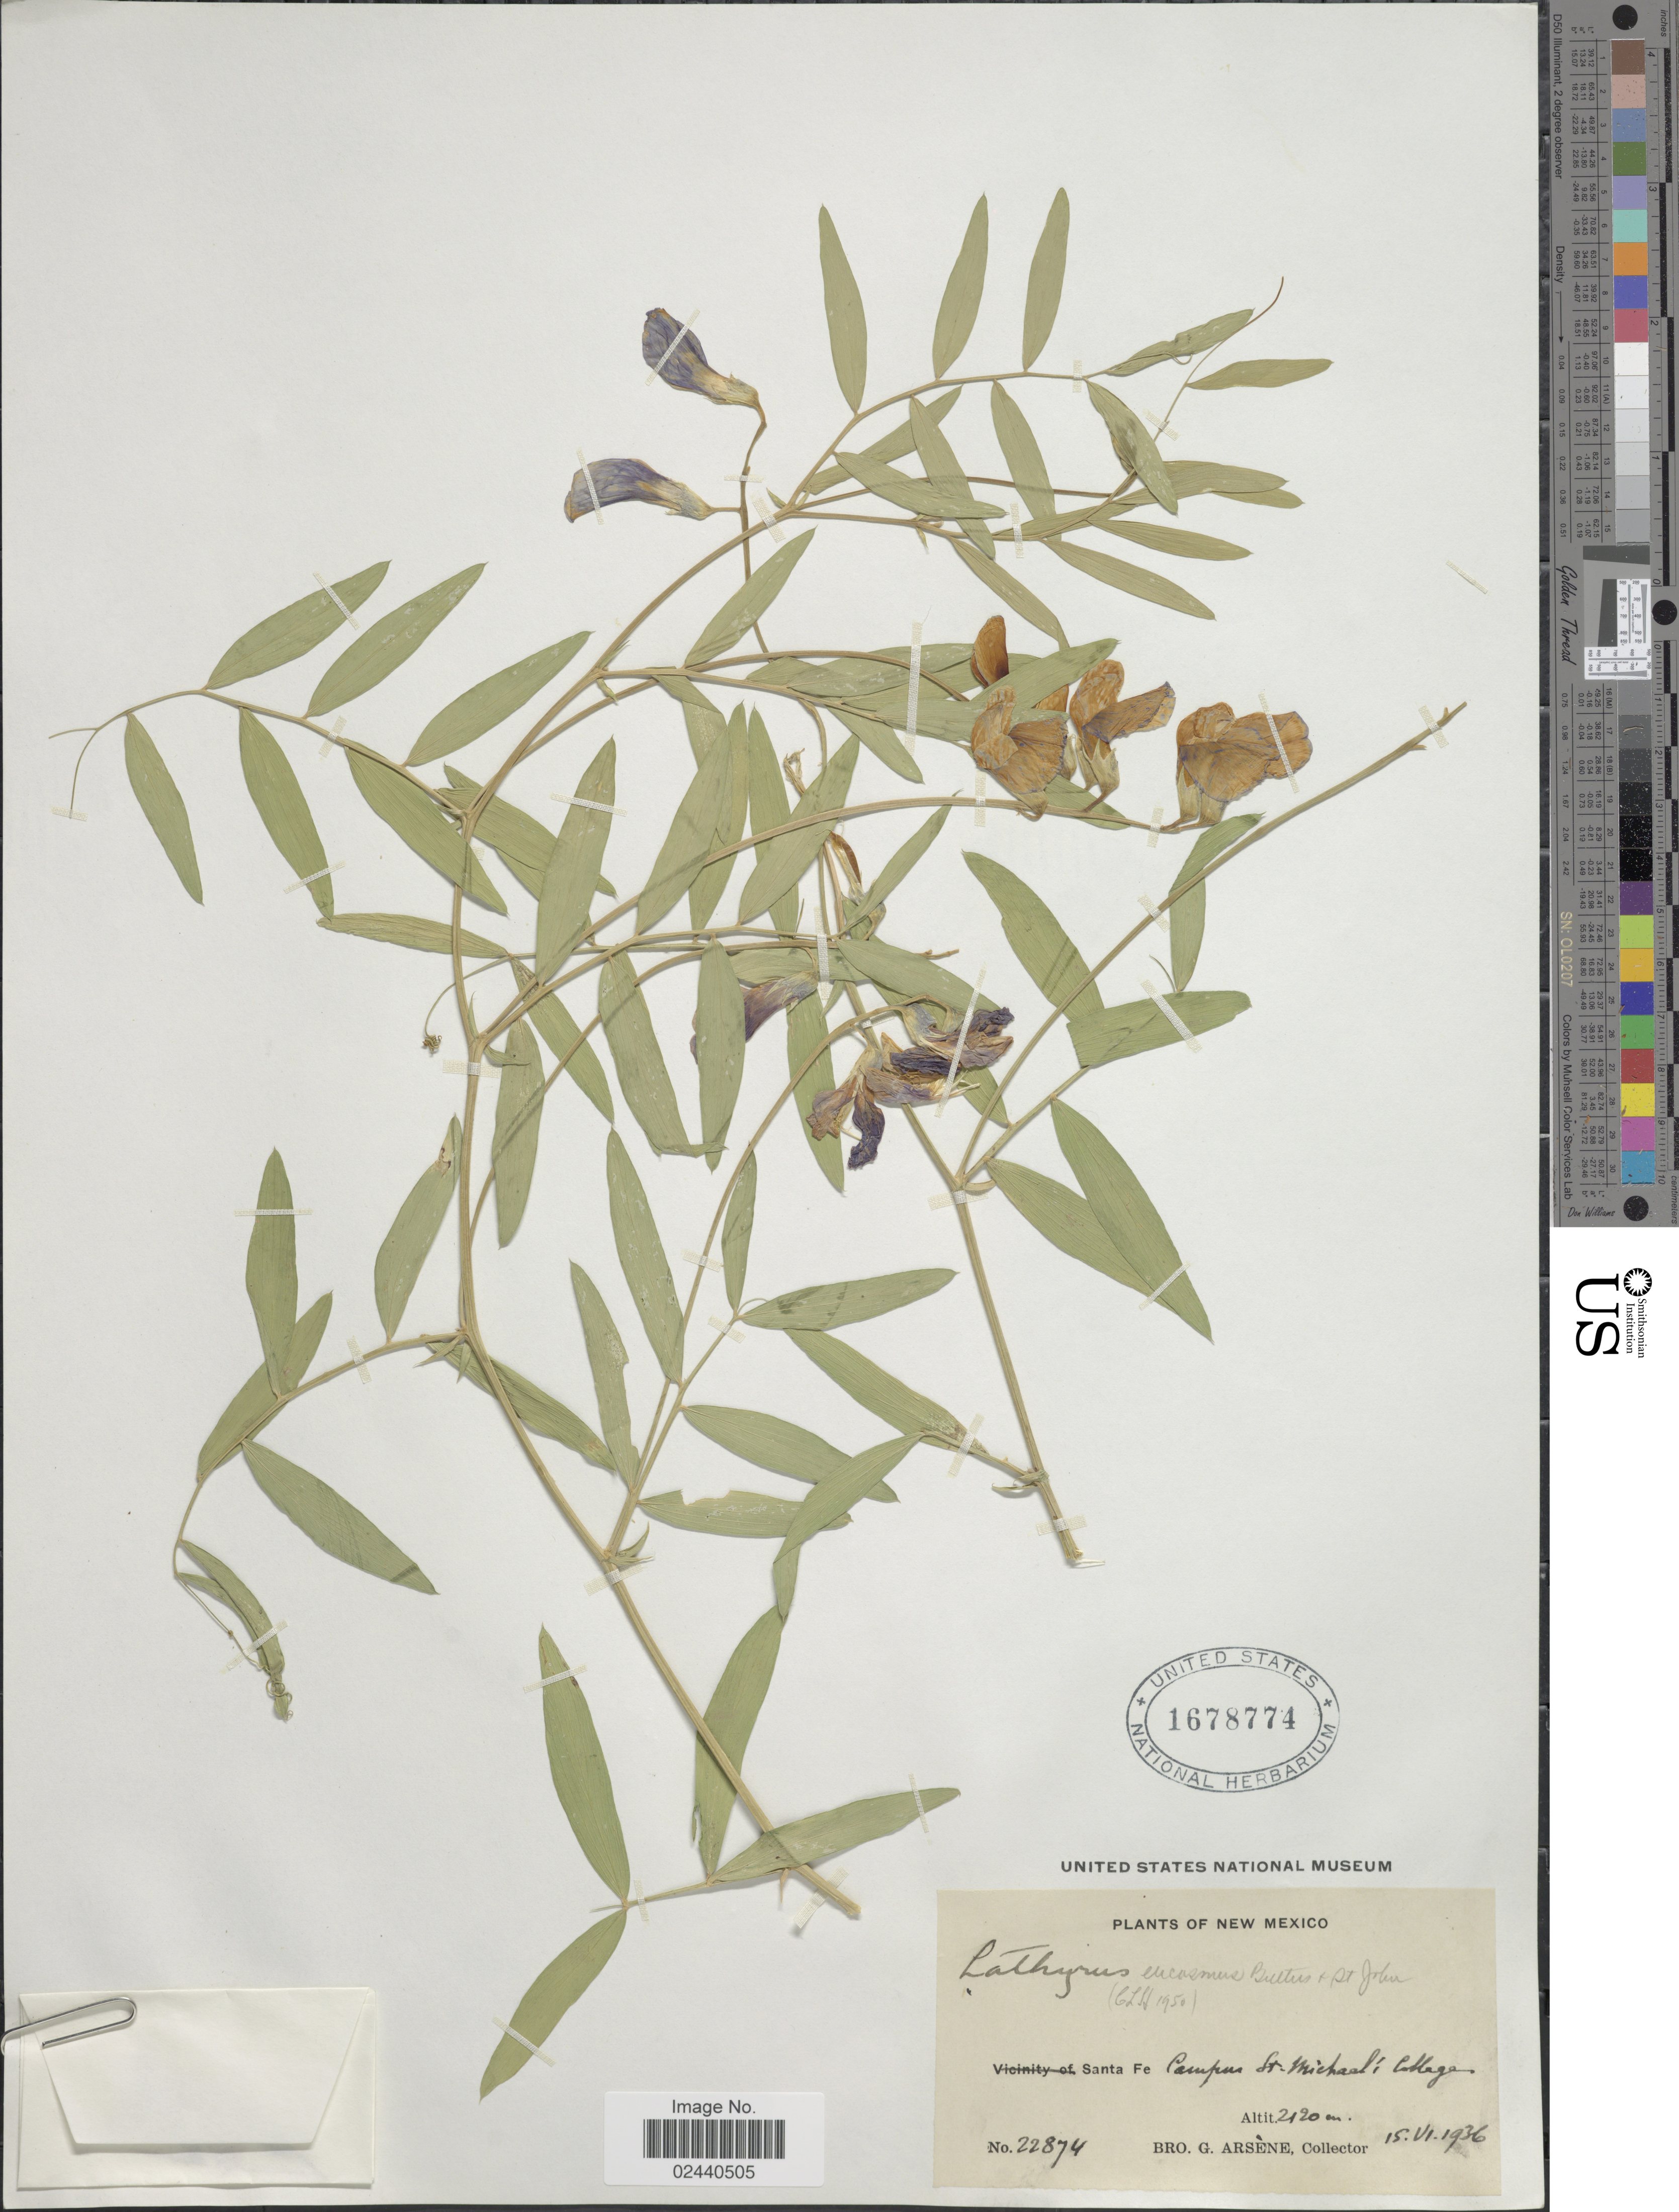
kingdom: Plantae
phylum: Tracheophyta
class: Magnoliopsida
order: Fabales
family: Fabaceae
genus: Lathyrus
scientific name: Lathyrus eucosmus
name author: Butters & H. St. John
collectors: Bro. G. Arsène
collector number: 22874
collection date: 1936-06-15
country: United States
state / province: New Mexico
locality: Santa Fe. Campus St. Michael: Colleges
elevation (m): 2120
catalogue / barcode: US 1678774